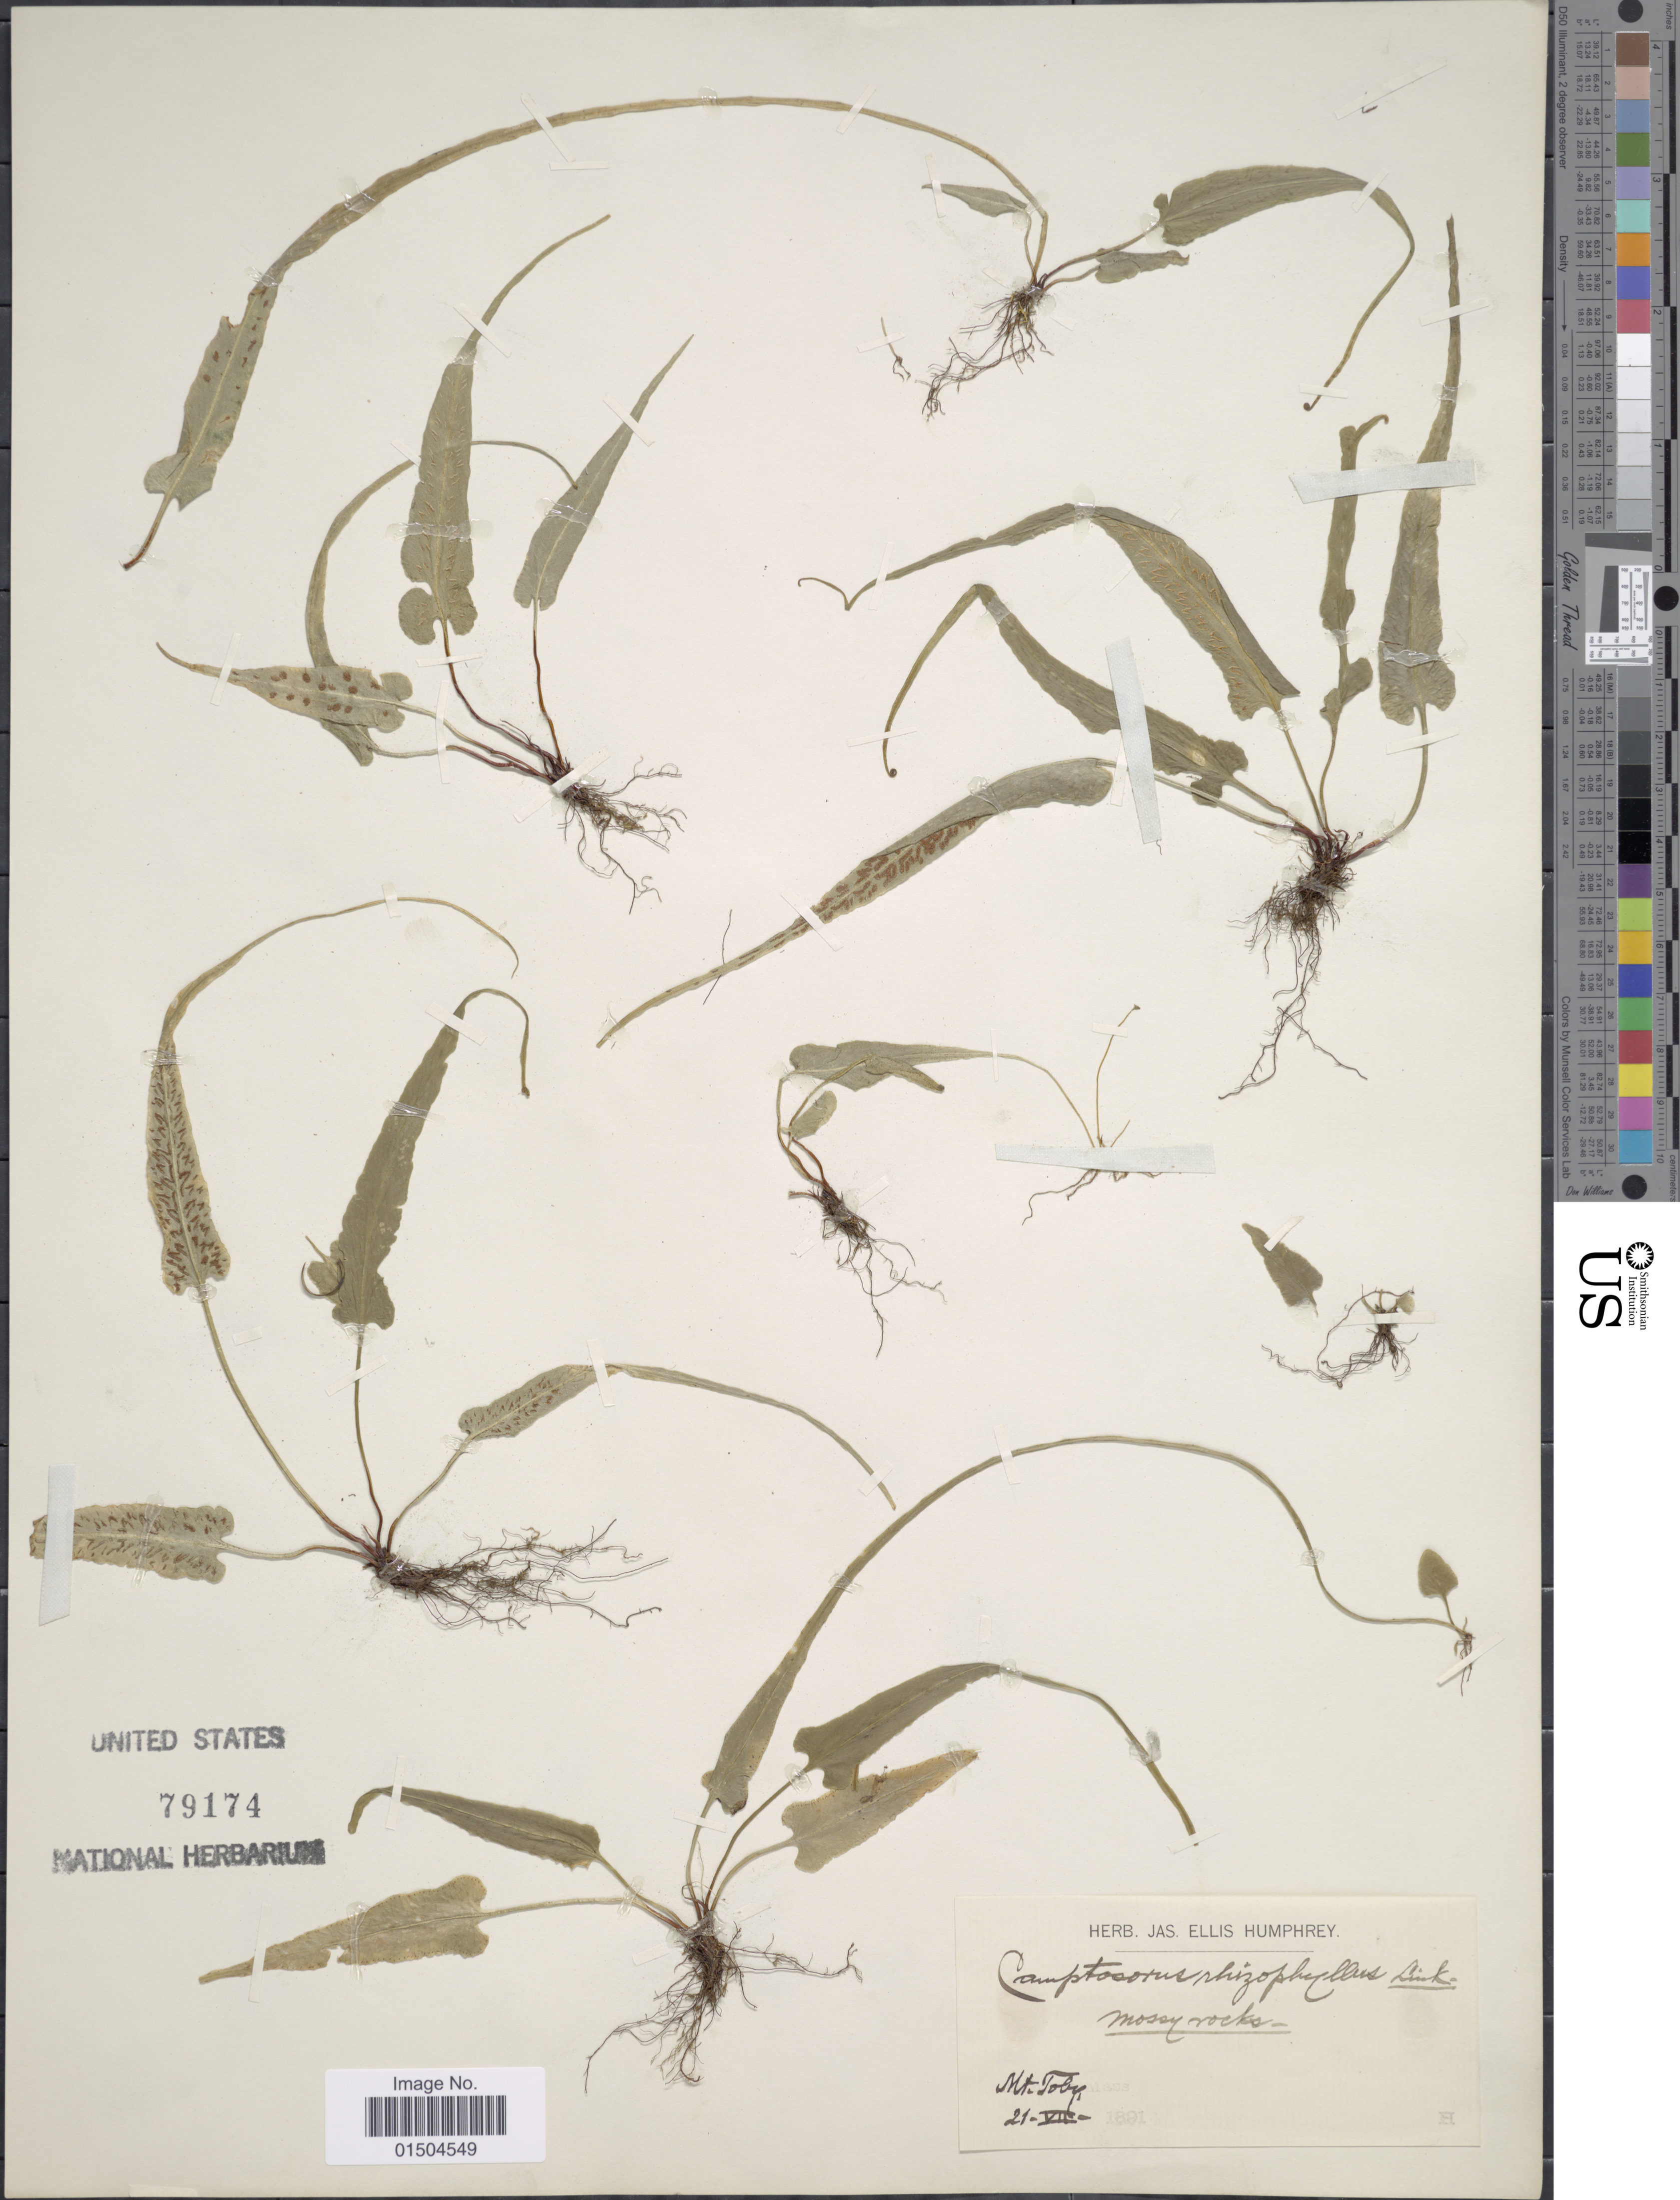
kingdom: Plantae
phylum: Tracheophyta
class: Polypodiopsida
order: Polypodiales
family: Aspleniaceae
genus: Asplenium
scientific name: Asplenium rhizophyllum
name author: L.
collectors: ex herb. Jas. Ellis Humphrey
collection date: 1891-07-21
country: United States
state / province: Massachusetts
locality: Mt. Toby.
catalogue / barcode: US 79174